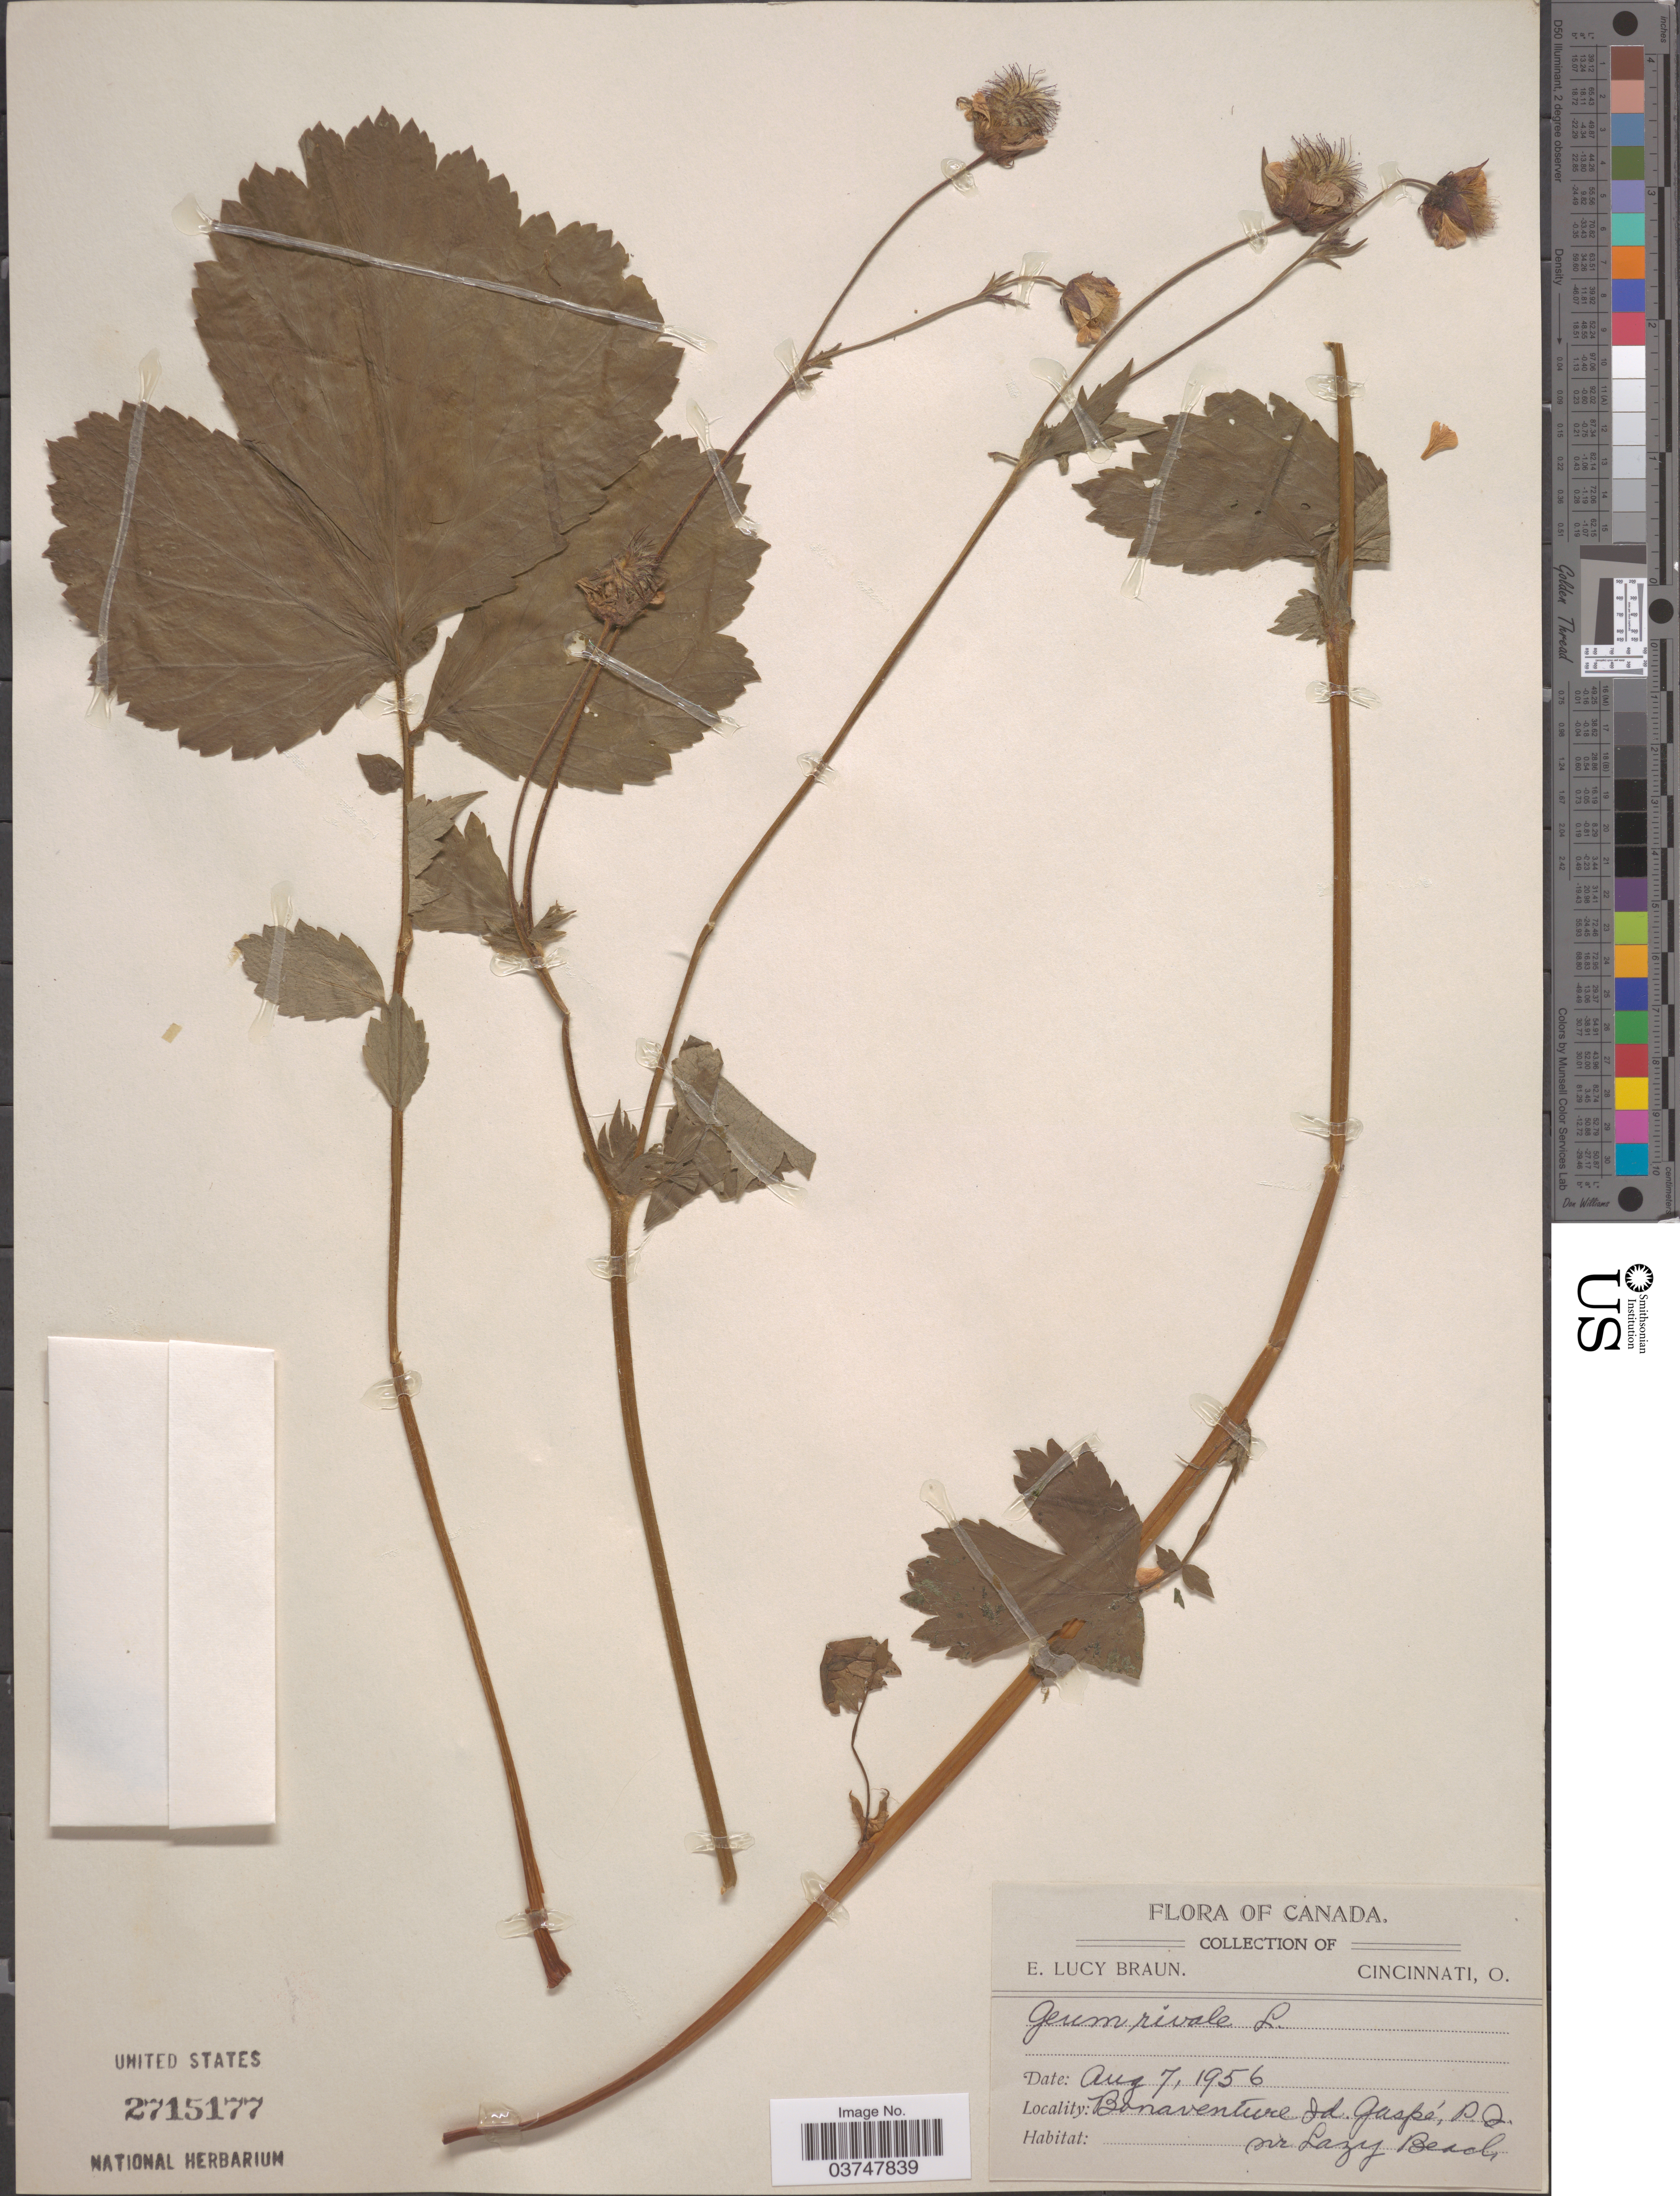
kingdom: Plantae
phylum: Tracheophyta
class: Magnoliopsida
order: Rosales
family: Rosaceae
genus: Geum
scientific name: Geum rivale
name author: L.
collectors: E. L. Braun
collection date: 1956-08-07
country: Canada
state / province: Quebec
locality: Bonaventure Id. Gaspé, P. Q. n'r Lazy Beach.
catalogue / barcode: US 2715177